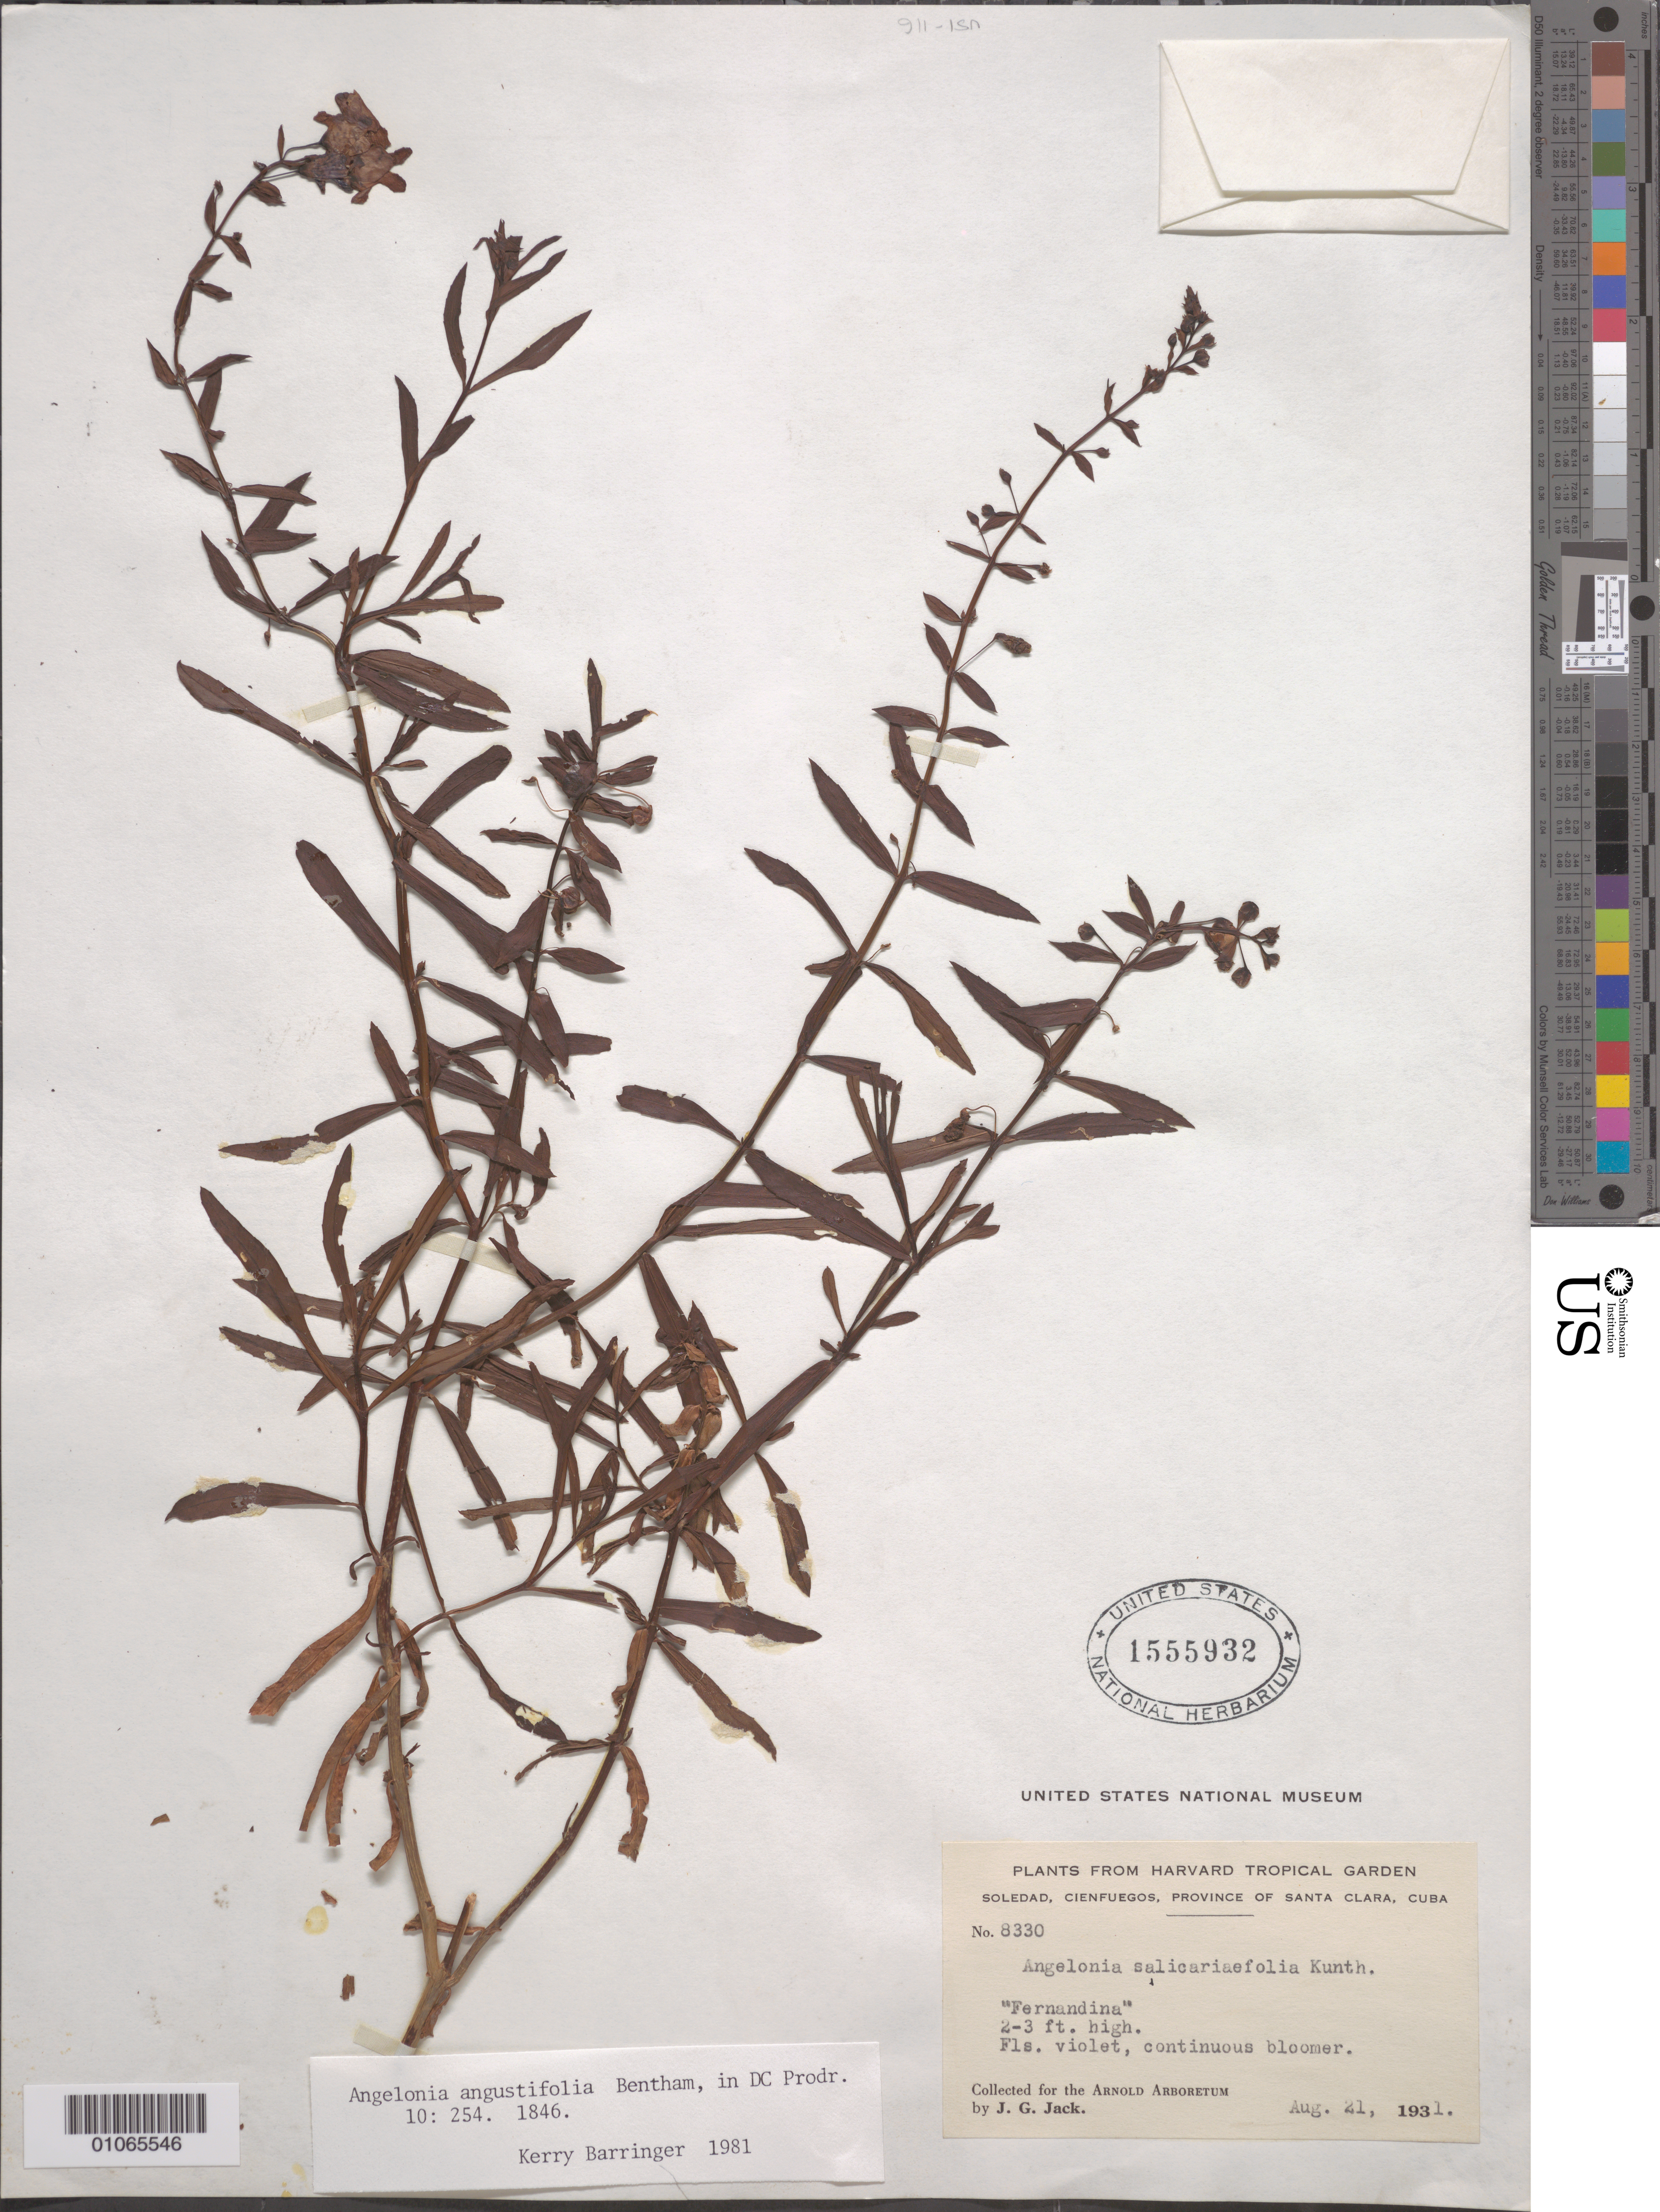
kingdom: Plantae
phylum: Tracheophyta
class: Magnoliopsida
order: Lamiales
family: Plantaginaceae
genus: Angelonia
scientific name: Angelonia angustifolia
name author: Benth.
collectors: J. G. Jack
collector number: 8330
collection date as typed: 21 Aug 1931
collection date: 1931-08-21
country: Cuba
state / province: Cienfuegos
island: Cuba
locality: Soledad, Cienfuegos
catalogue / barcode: US 1555932